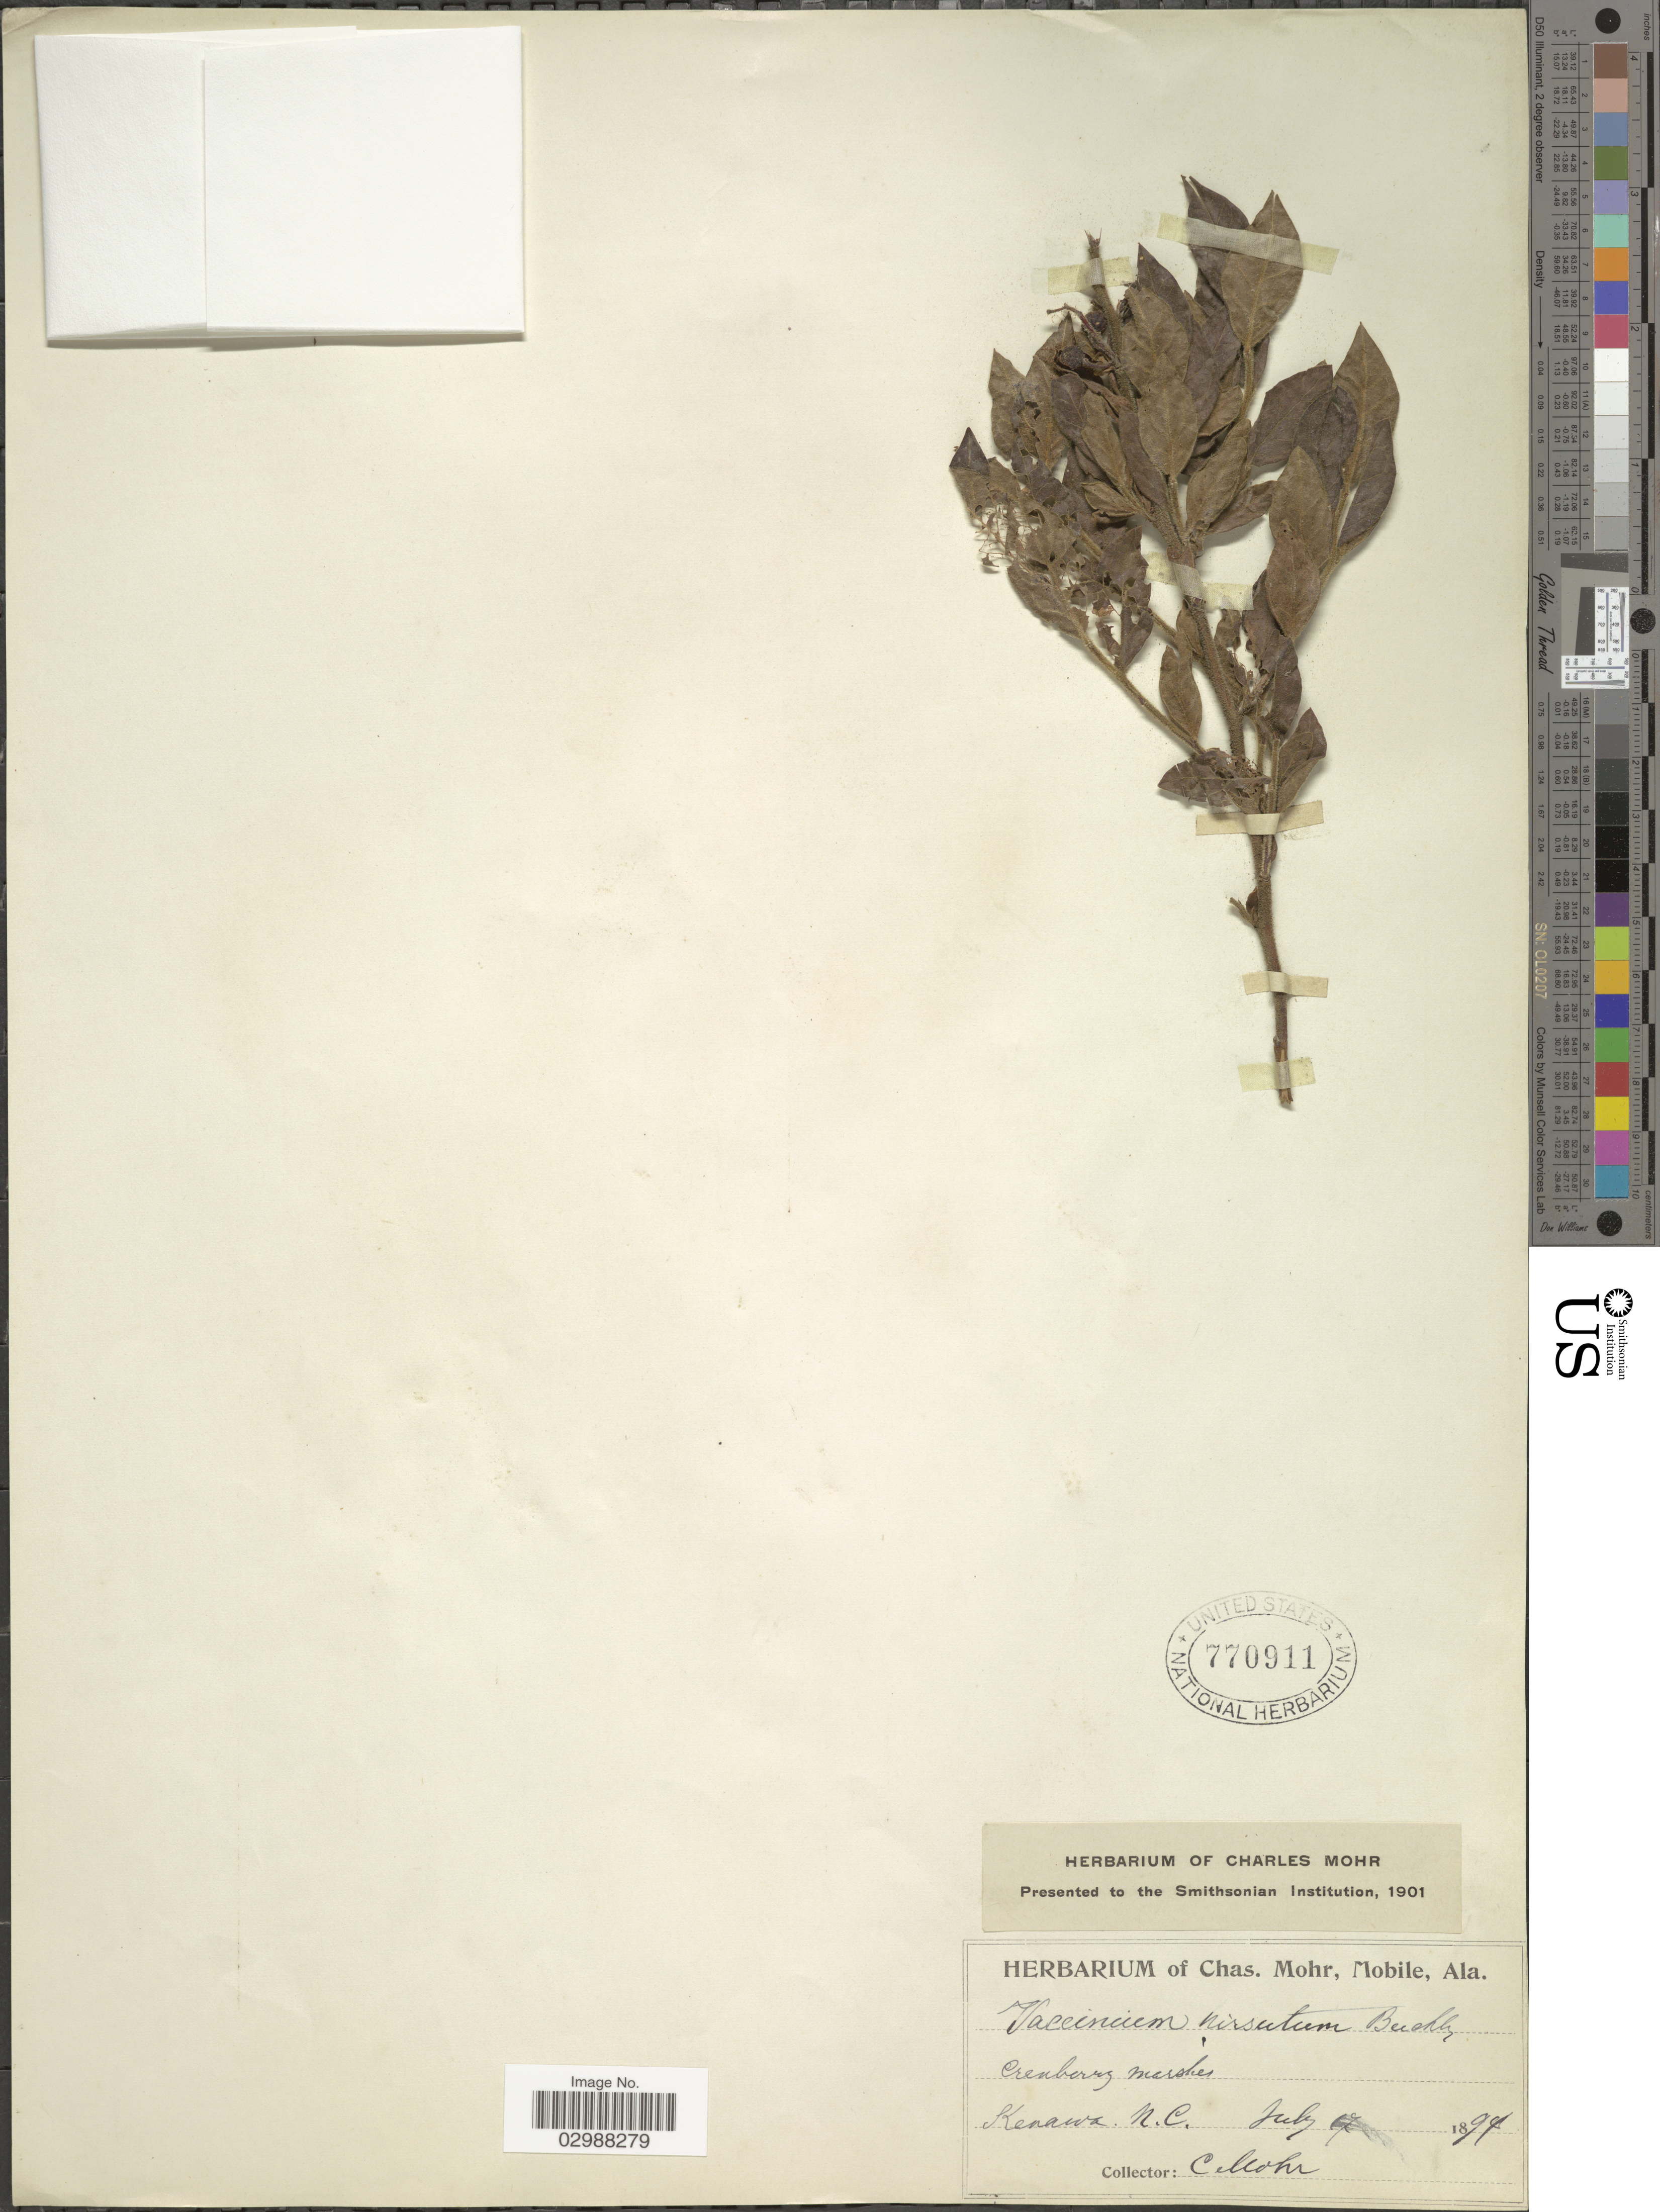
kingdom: Plantae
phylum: Tracheophyta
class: Magnoliopsida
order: Ericales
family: Ericaceae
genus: Vaccinium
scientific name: Vaccinium hirsutum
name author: Buckley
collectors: Mohr, C. T. (herbarium)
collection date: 1894-07-07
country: United States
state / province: North Carolina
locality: Kenawa.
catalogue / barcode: US 770911